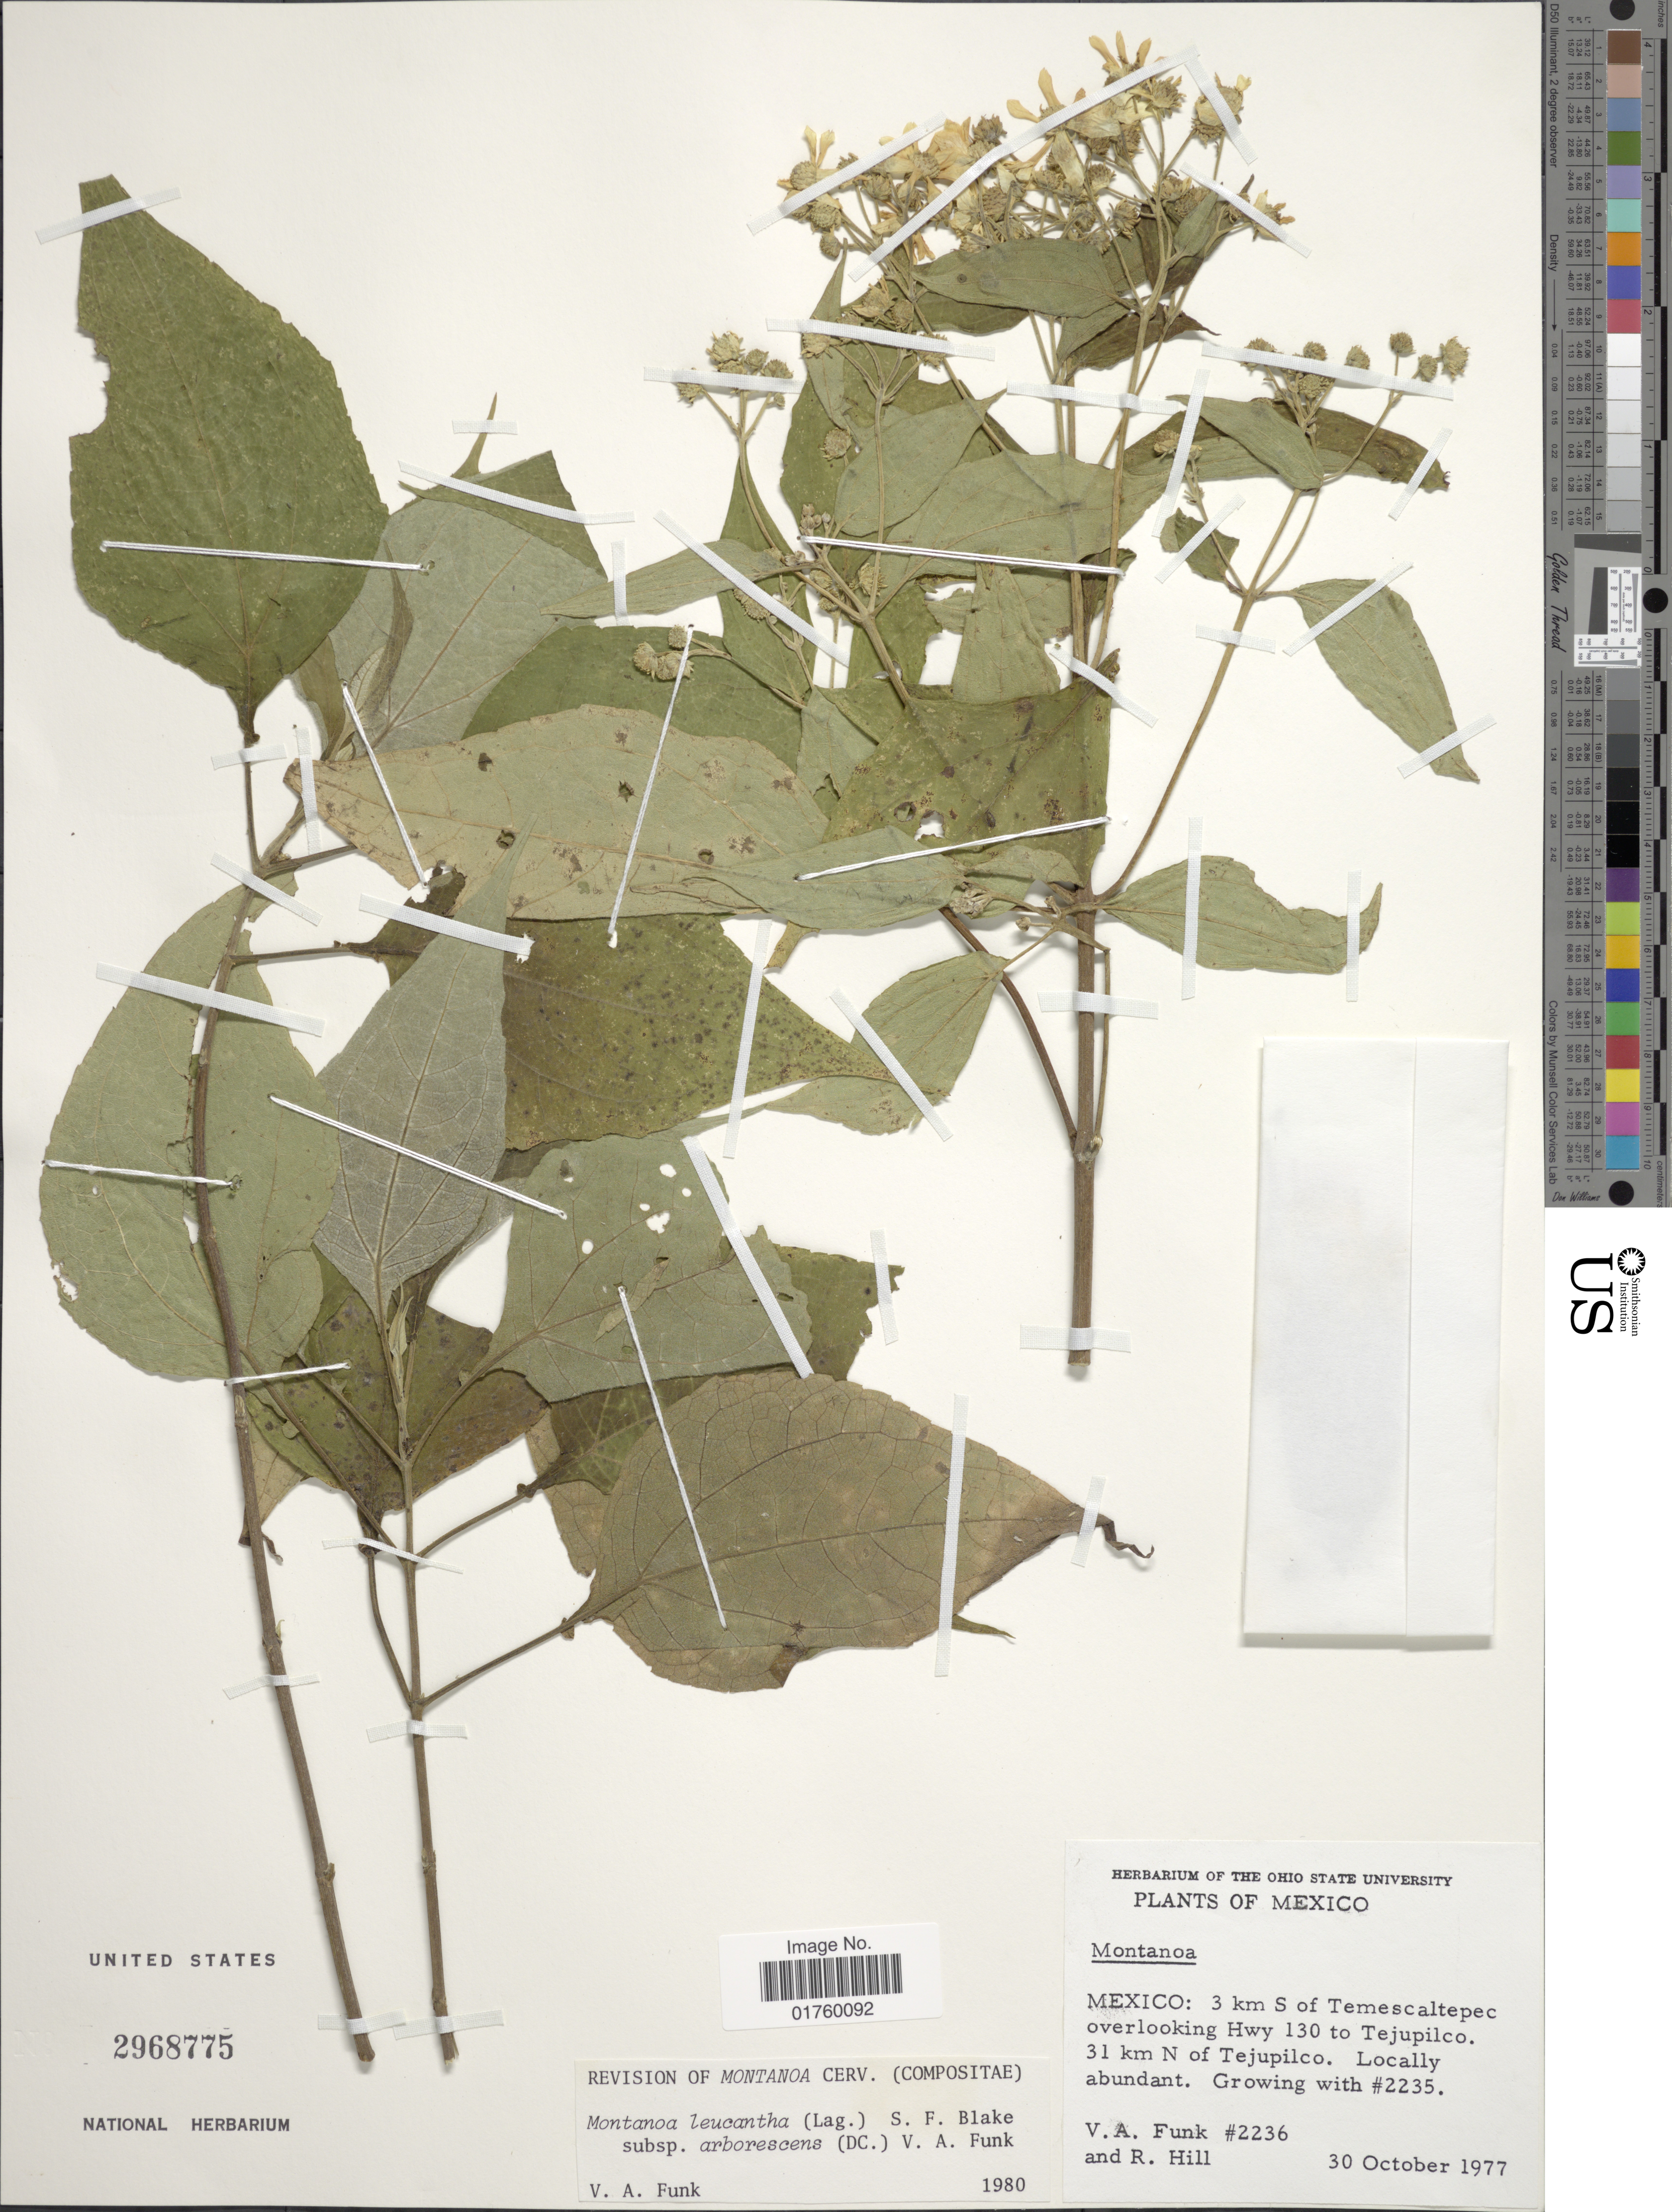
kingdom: Plantae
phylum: Tracheophyta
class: Magnoliopsida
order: Asterales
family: Asteraceae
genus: Montanoa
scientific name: Montanoa leucantha subsp. arborescens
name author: (DC.) V.A. Funk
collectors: V. Funk & R. Hill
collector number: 2236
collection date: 1977-10-30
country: Mexico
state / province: México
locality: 3 km S of Temascaltepec overlooking Hwy 130 to Tejupilco, 31 km N of Tejupilco.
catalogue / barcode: US 2968775